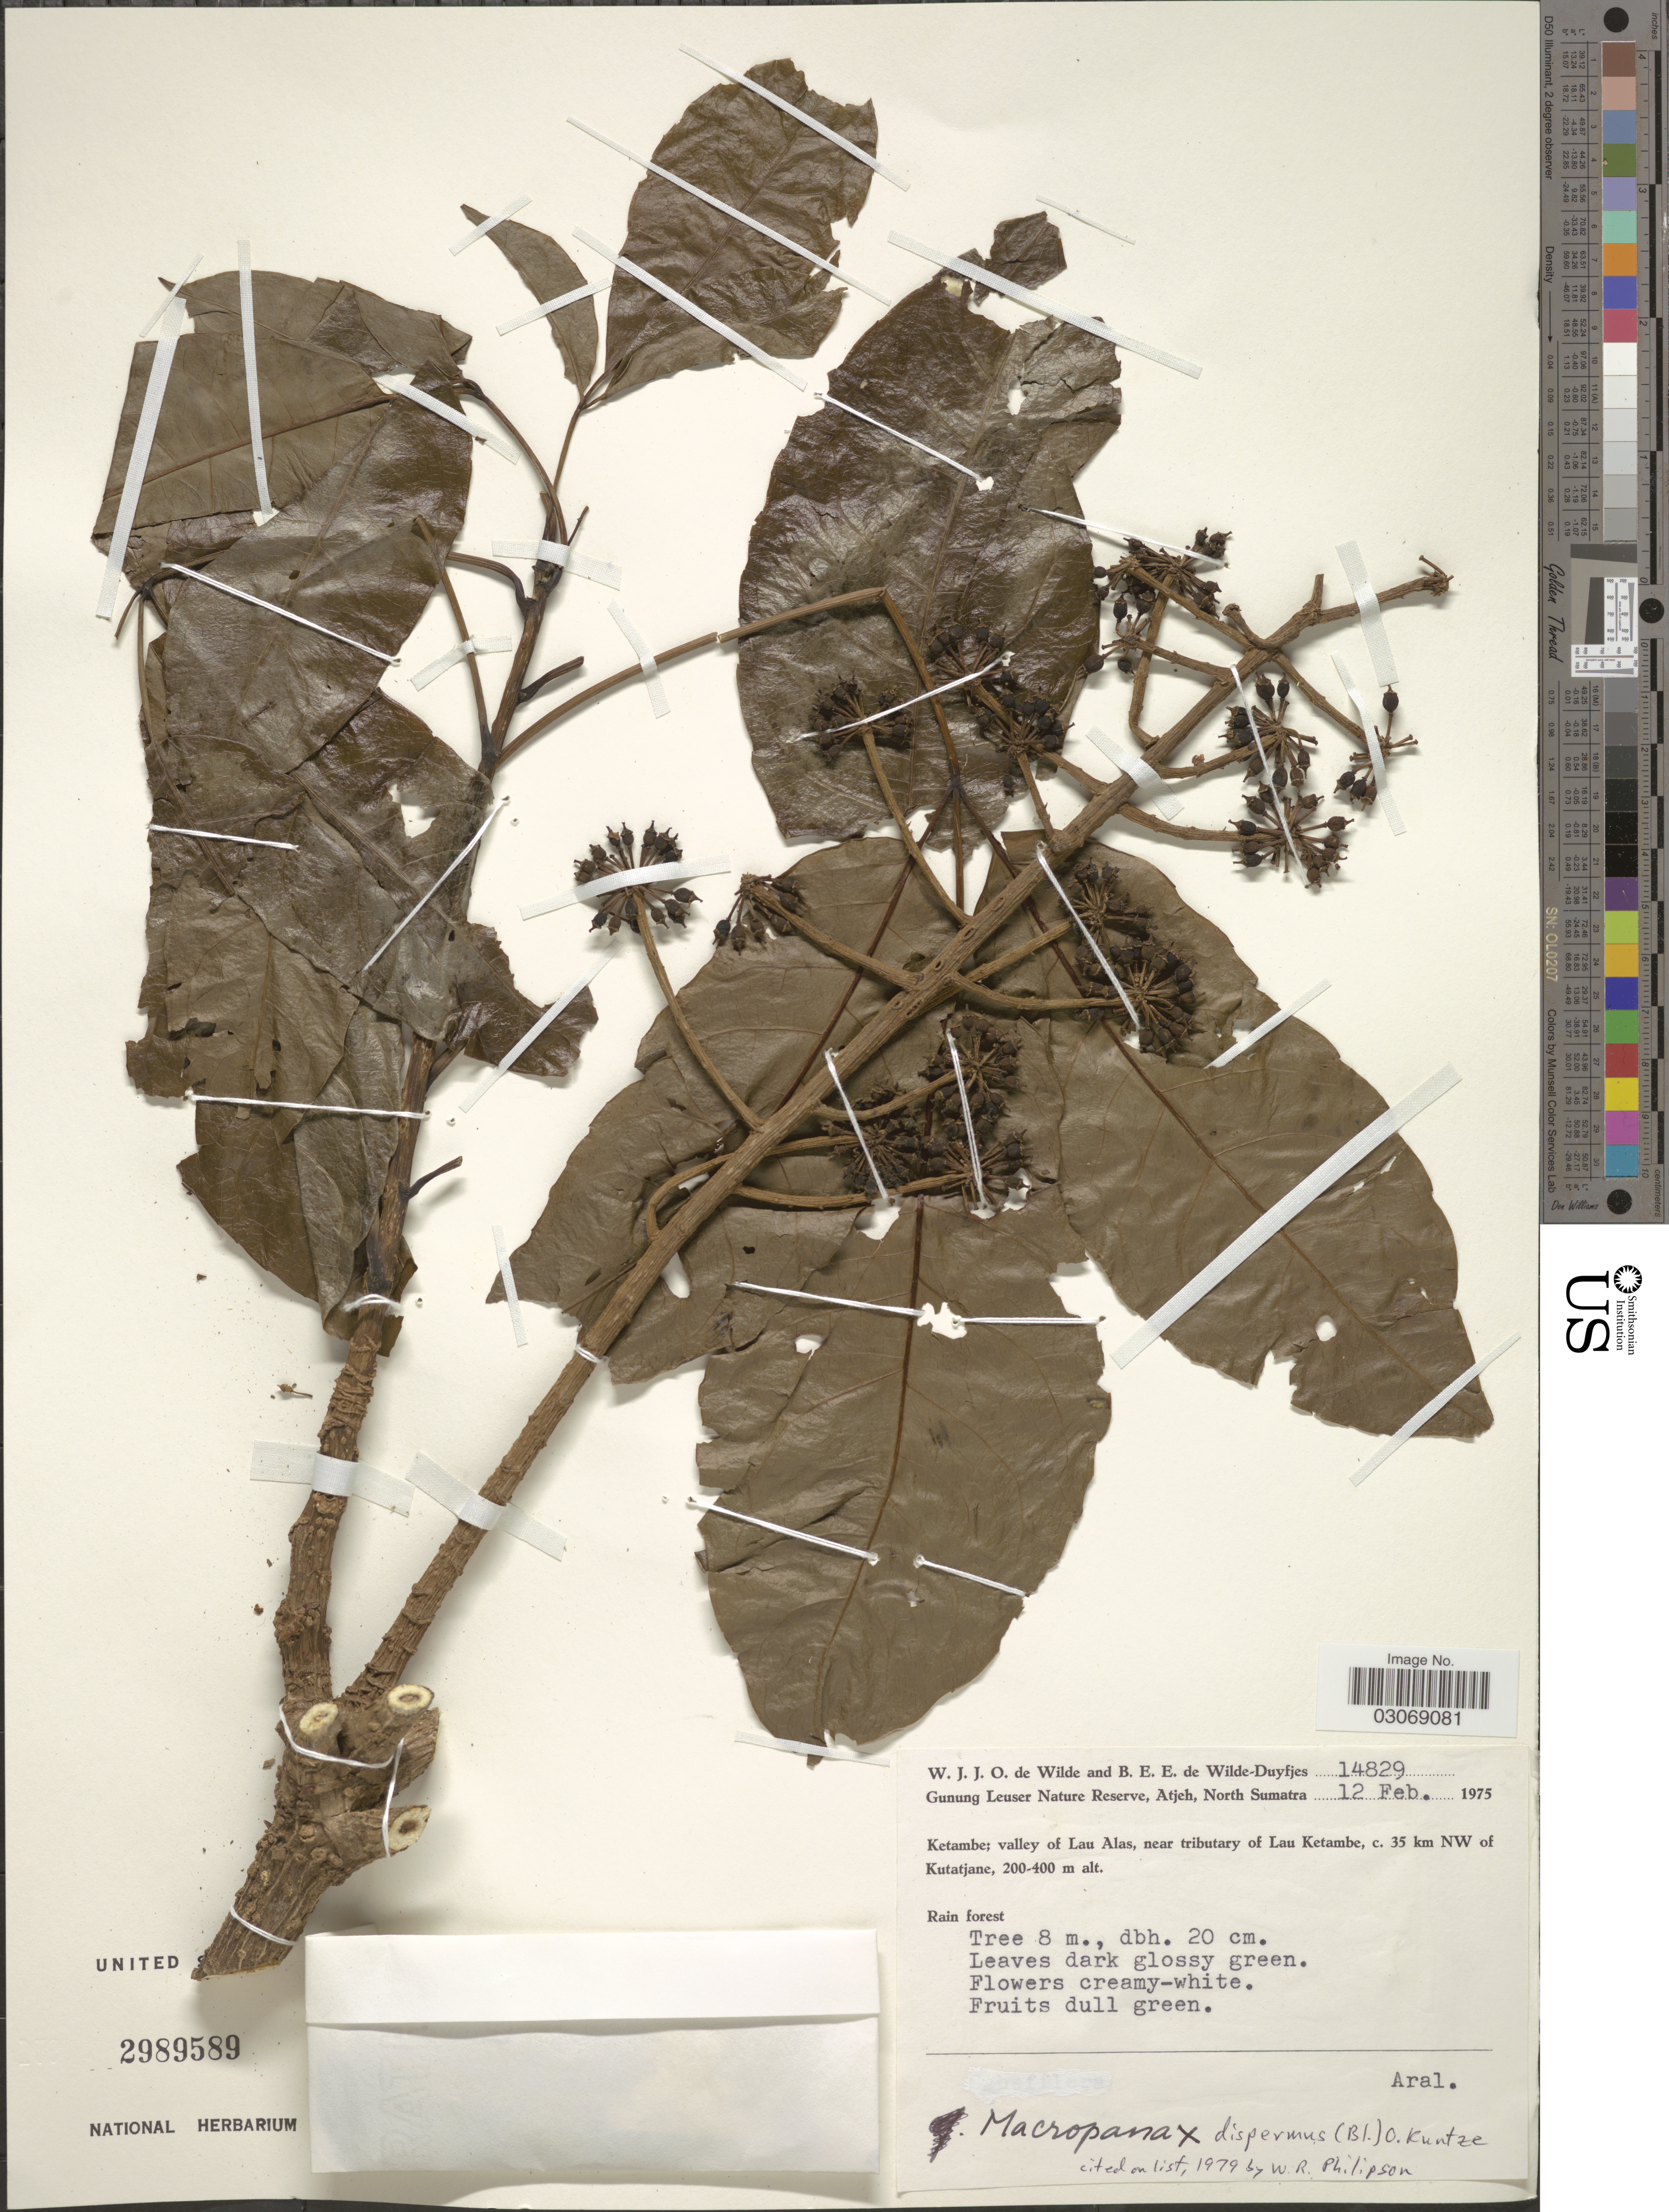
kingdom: Plantae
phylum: Tracheophyta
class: Magnoliopsida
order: Apiales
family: Araliaceae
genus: Macropanax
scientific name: Macropanax dispermus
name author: (Blume) Kuntze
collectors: W. J. de Wilde & B. E. de Wilde-Duyfjes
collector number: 14829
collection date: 1975-02-12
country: Indonesia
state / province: Sumatra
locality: Gunung Leuser Nature Reserve, Atjeh, North Sumatra. Ketambe, valley of Lau Alas, near tributary of Lau Ketambe, c. 35 km NW of Kutatjane.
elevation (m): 200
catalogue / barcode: US 2989589